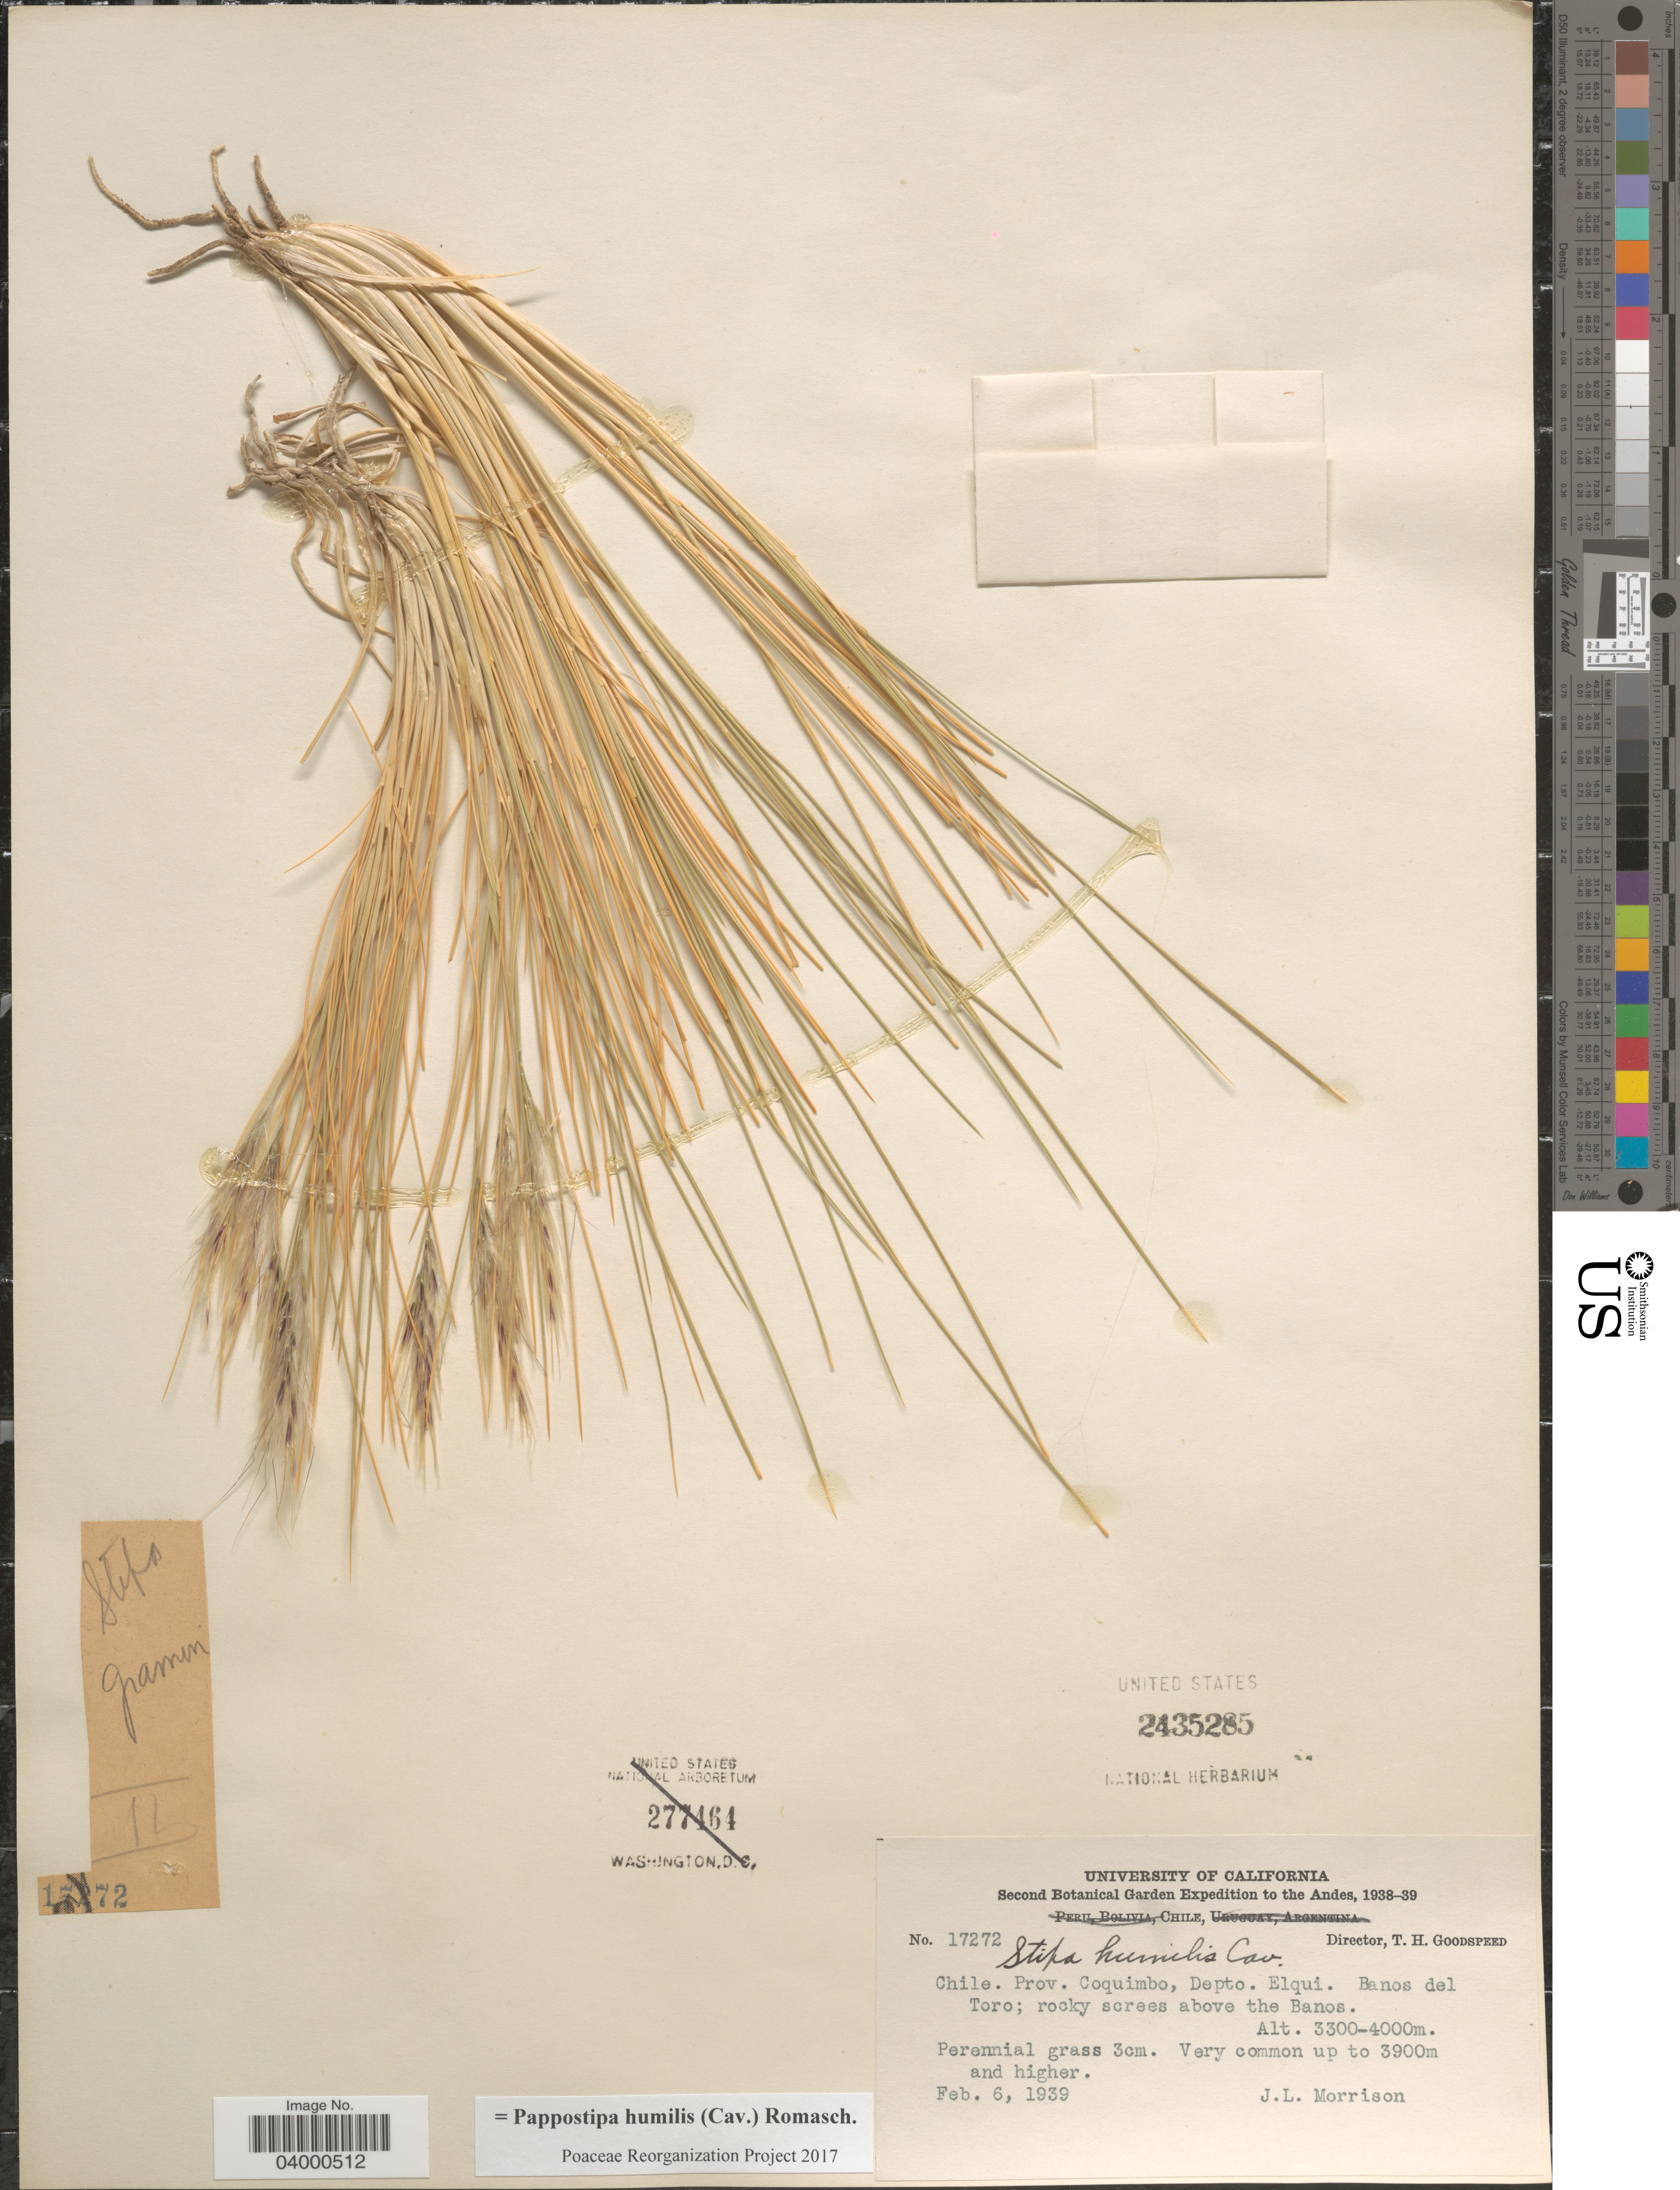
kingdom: Plantae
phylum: Tracheophyta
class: Liliopsida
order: Poales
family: Poaceae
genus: Pappostipa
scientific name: Pappostipa humilis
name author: (Cav.) Romasch.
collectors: J. Morrison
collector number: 17272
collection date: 1939-02-06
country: Chile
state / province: Coquimbo (IV)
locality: Andes. Depto, Elqui. Banos del Toro; rocky screes above the Banos.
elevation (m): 3300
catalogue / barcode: US 2435285